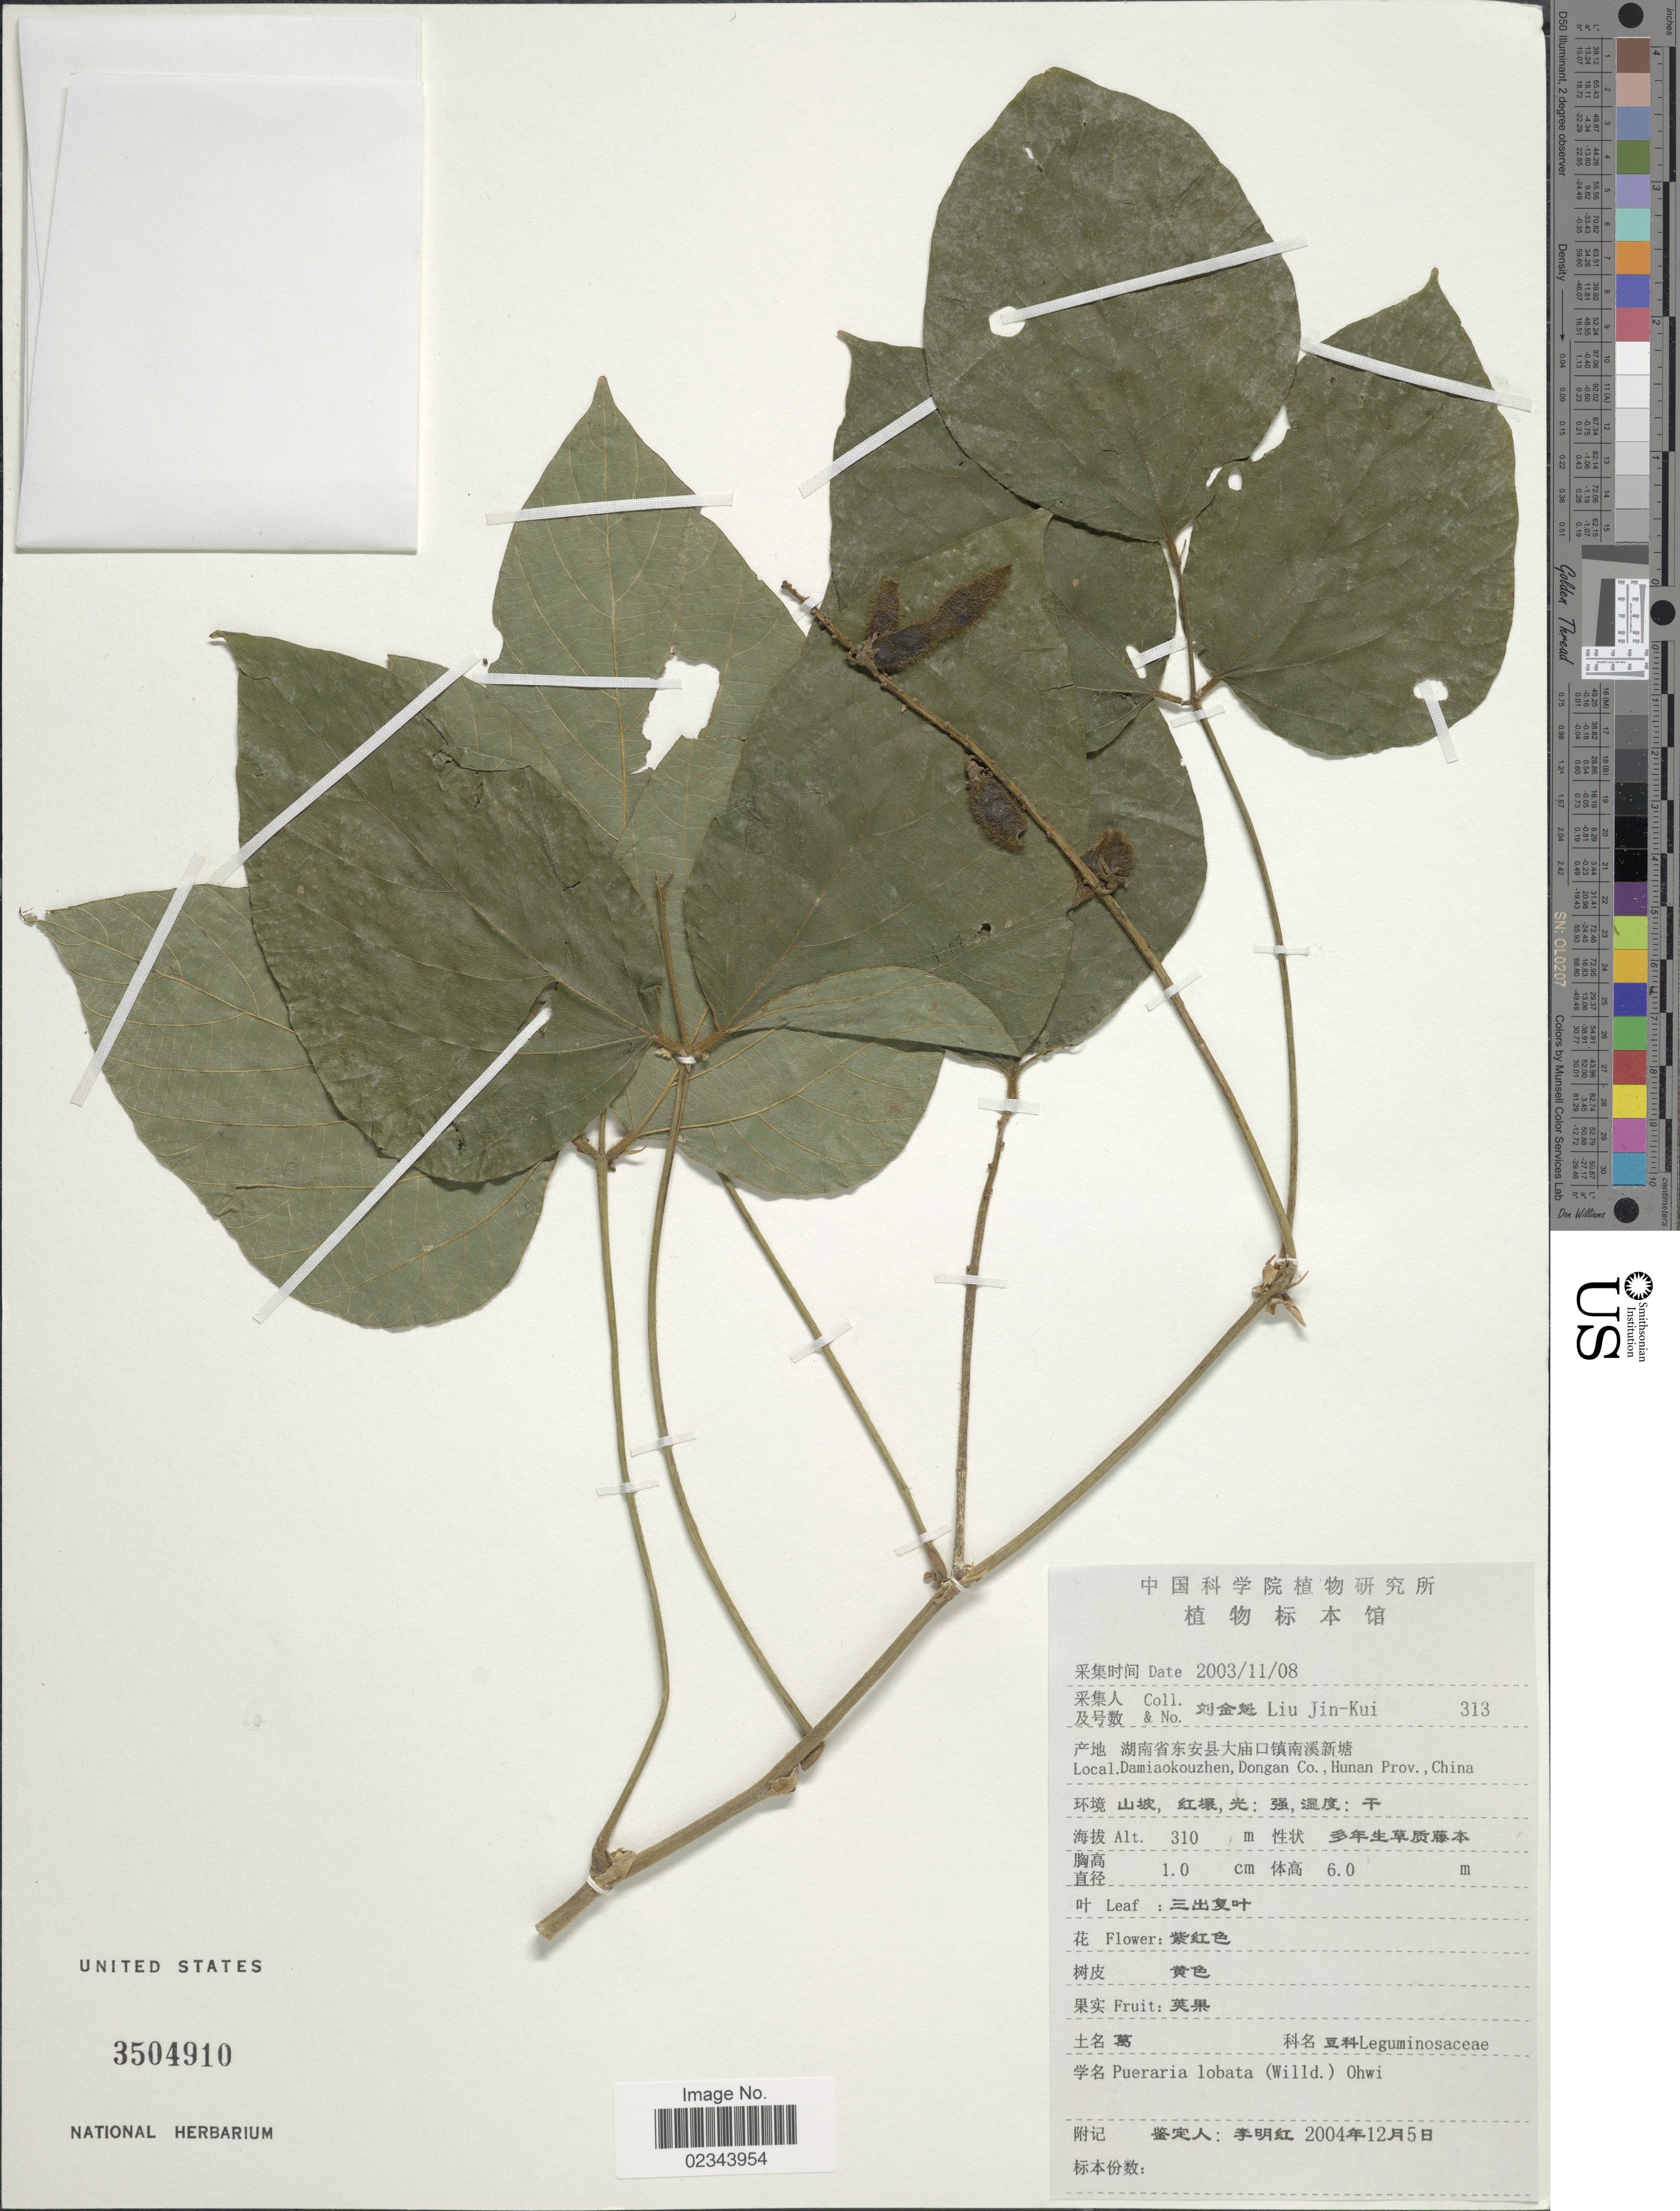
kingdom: Plantae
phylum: Tracheophyta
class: Magnoliopsida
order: Fabales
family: Fabaceae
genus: Pueraria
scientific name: Pueraria lobata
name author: (Willd.) Ohwi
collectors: Liu Jin-Kui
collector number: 313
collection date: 2003-11-08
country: China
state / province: Hunan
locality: Damiaokoushen, Dongan Co.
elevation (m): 310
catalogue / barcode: US 3504910